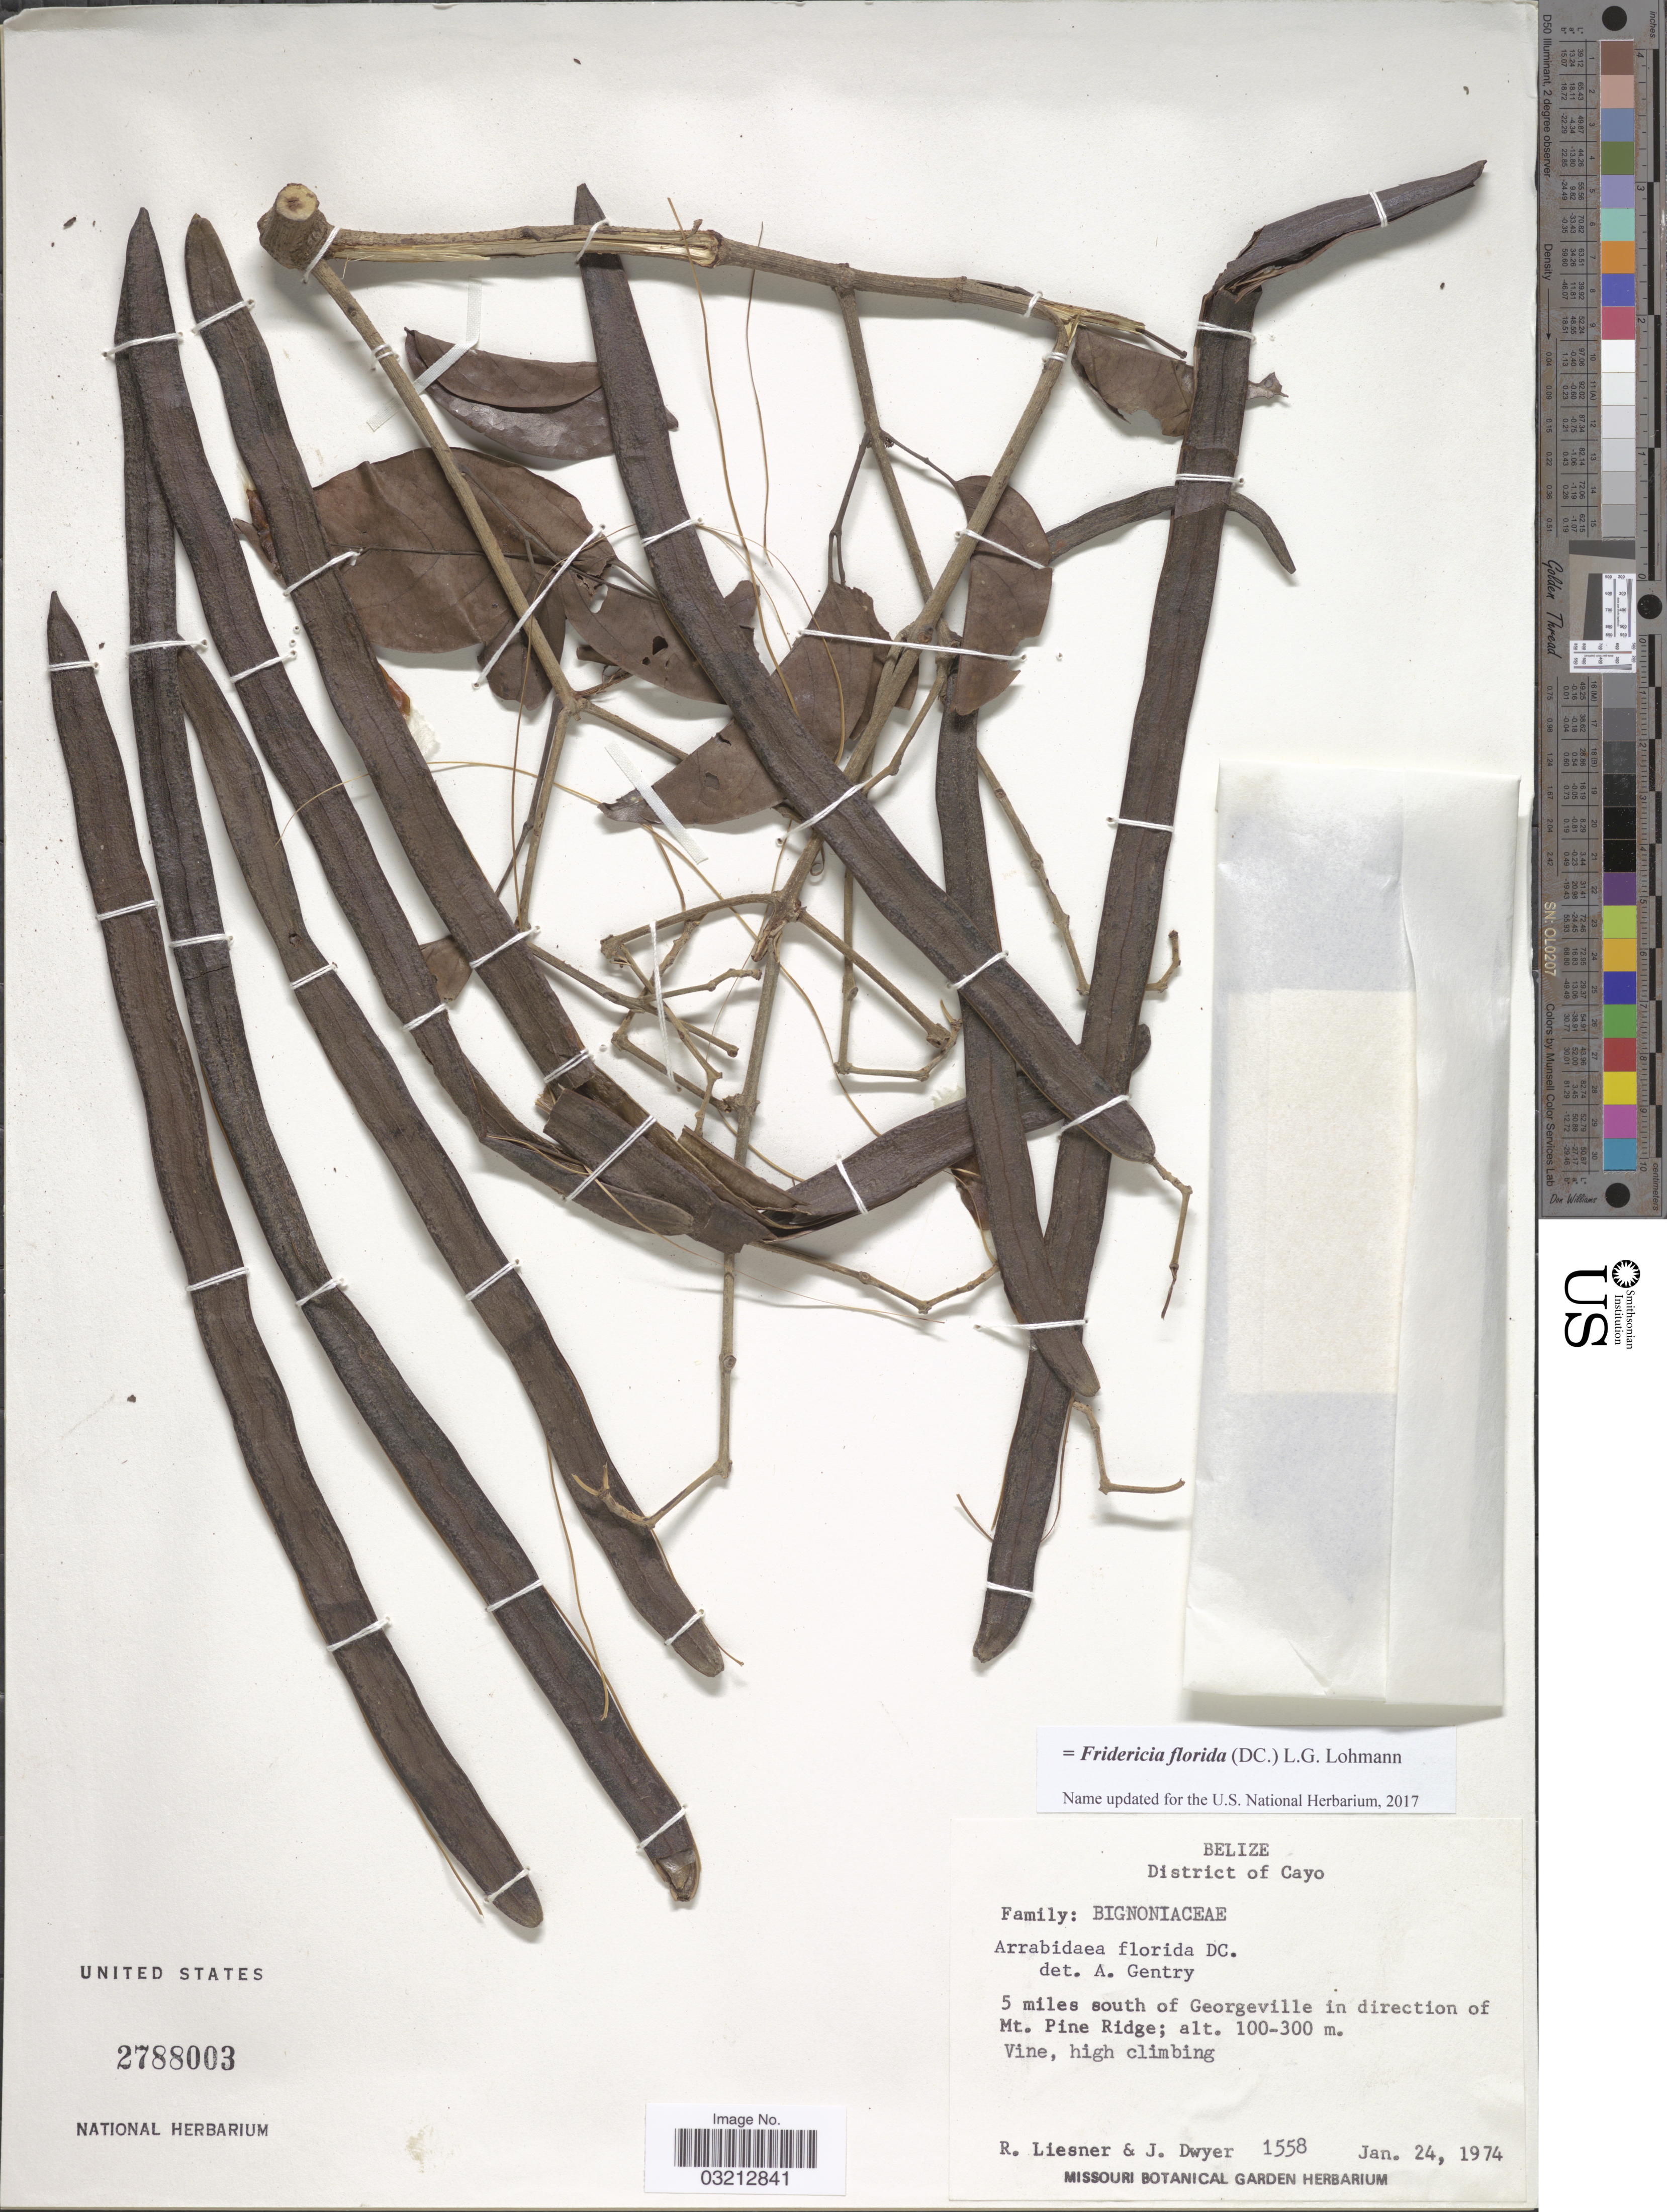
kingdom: Plantae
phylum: Tracheophyta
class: Magnoliopsida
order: Lamiales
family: Bignoniaceae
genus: Fridericia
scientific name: Fridericia florida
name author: (DC.) L.G. Lohmann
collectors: R. L. Liesner & J. Dwyer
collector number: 1558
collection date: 1974-01-24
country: Belize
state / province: Cayo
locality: District of Cayo. 5 miles south of Georgeville in direction of Mt. Pine Ridge.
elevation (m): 100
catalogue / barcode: US 2788003